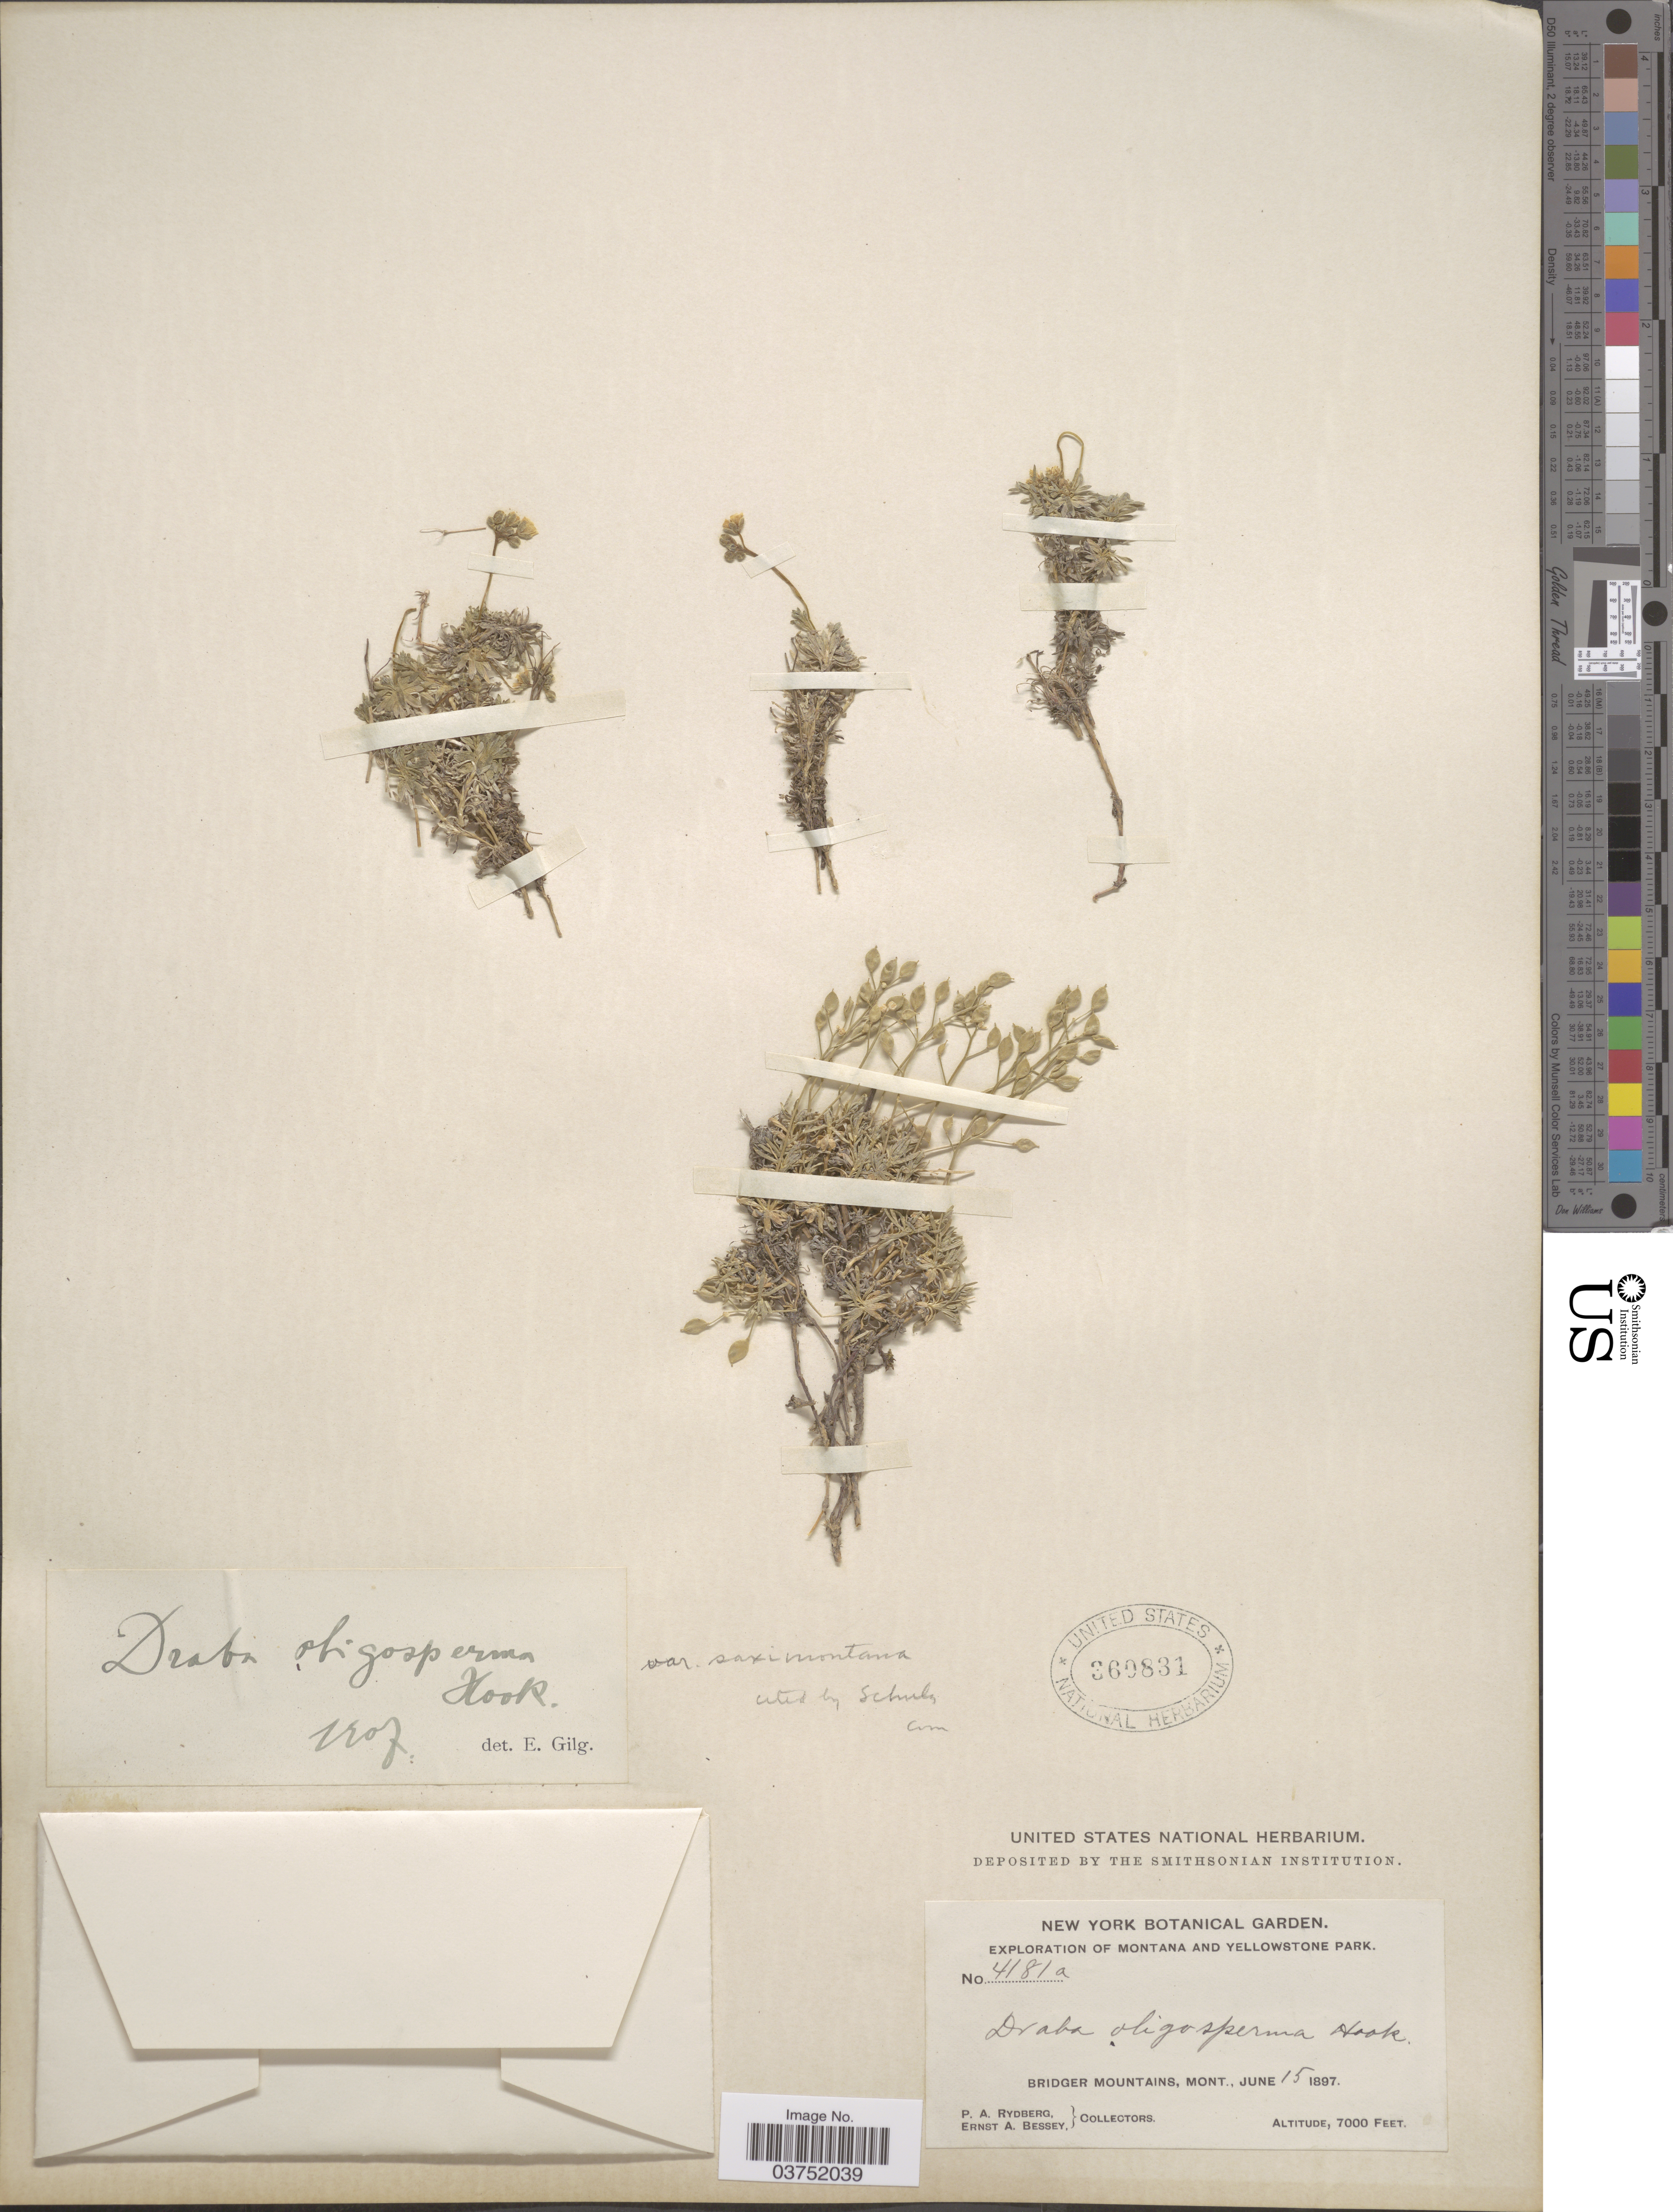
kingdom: Plantae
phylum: Tracheophyta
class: Magnoliopsida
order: Brassicales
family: Brassicaceae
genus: Draba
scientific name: Draba oligosperma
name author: Hook.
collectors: P. A. Rydberg & E. A. Bessey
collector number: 4181a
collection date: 1897-06-15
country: United States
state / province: Montana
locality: Bridger Mountains. Yellowstone Park.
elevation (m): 2134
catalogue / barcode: US 360831